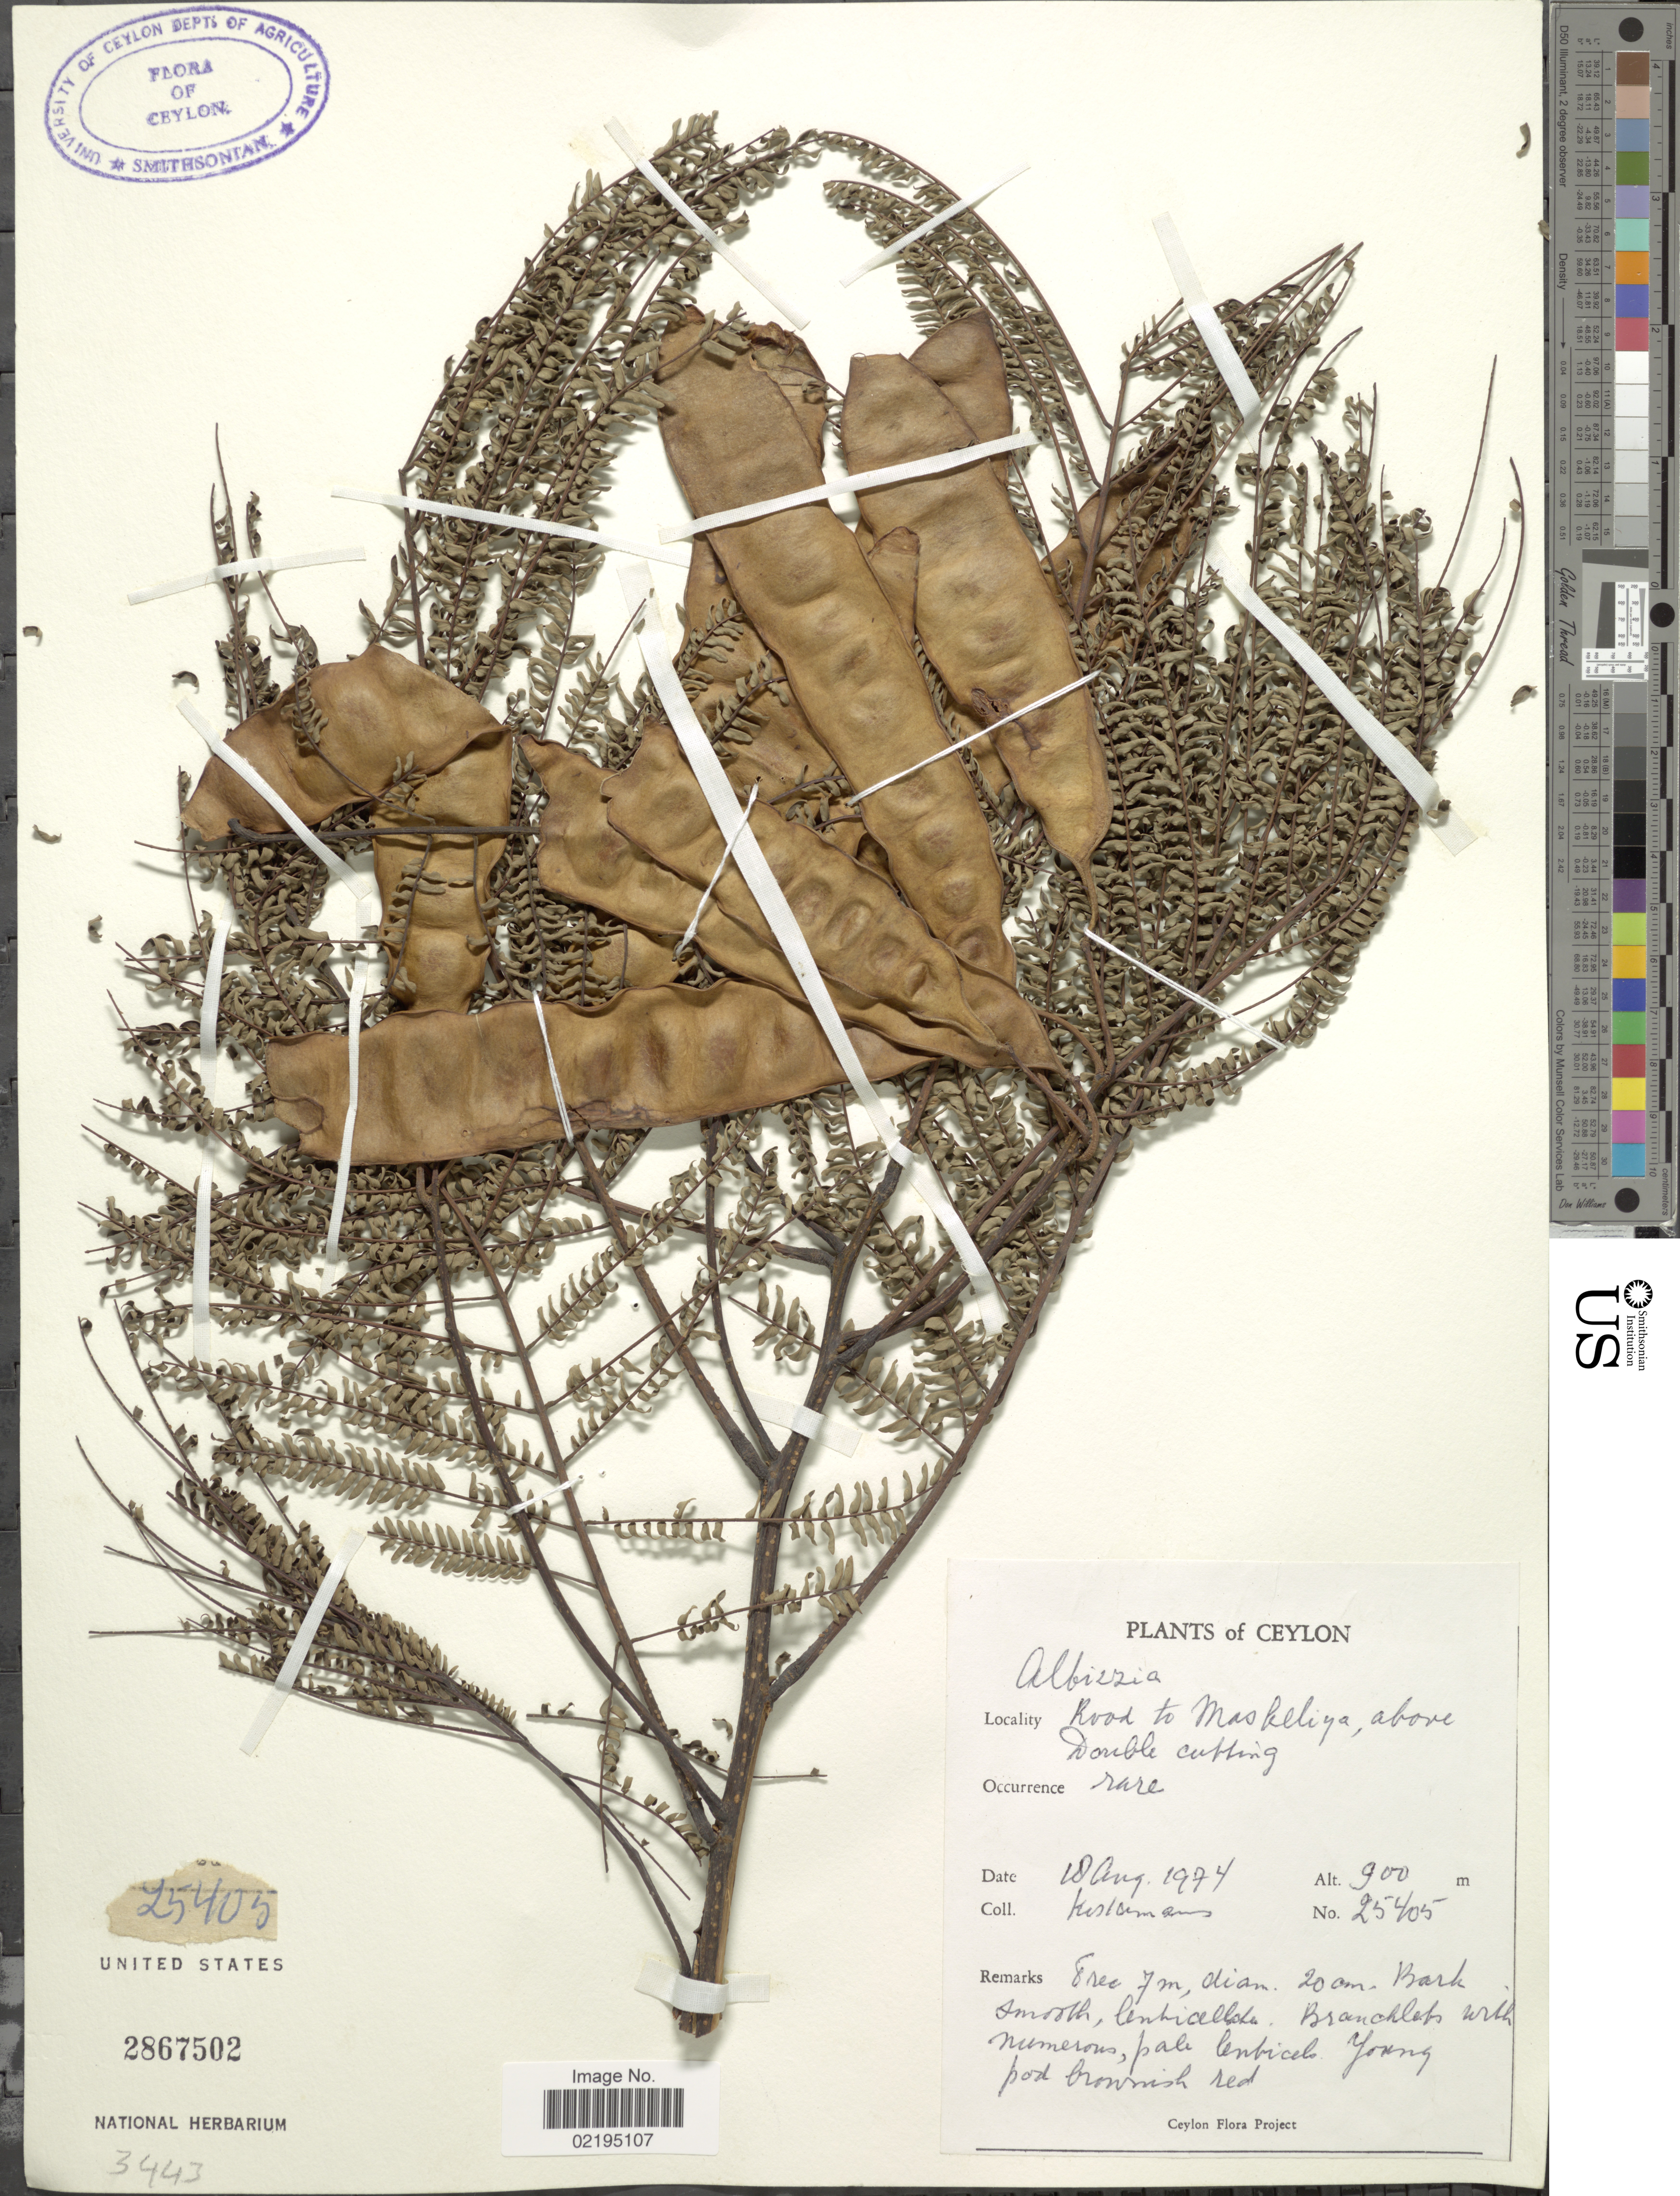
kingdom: Plantae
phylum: Tracheophyta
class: Magnoliopsida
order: Fabales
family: Fabaceae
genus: Albizia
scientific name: Albizia sp.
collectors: A. J. G. Kostermans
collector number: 25405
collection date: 1974-08-18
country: Sri Lanka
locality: Ceylon, Road to Maskeliya, above Double cutting.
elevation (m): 900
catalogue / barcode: US 2867502